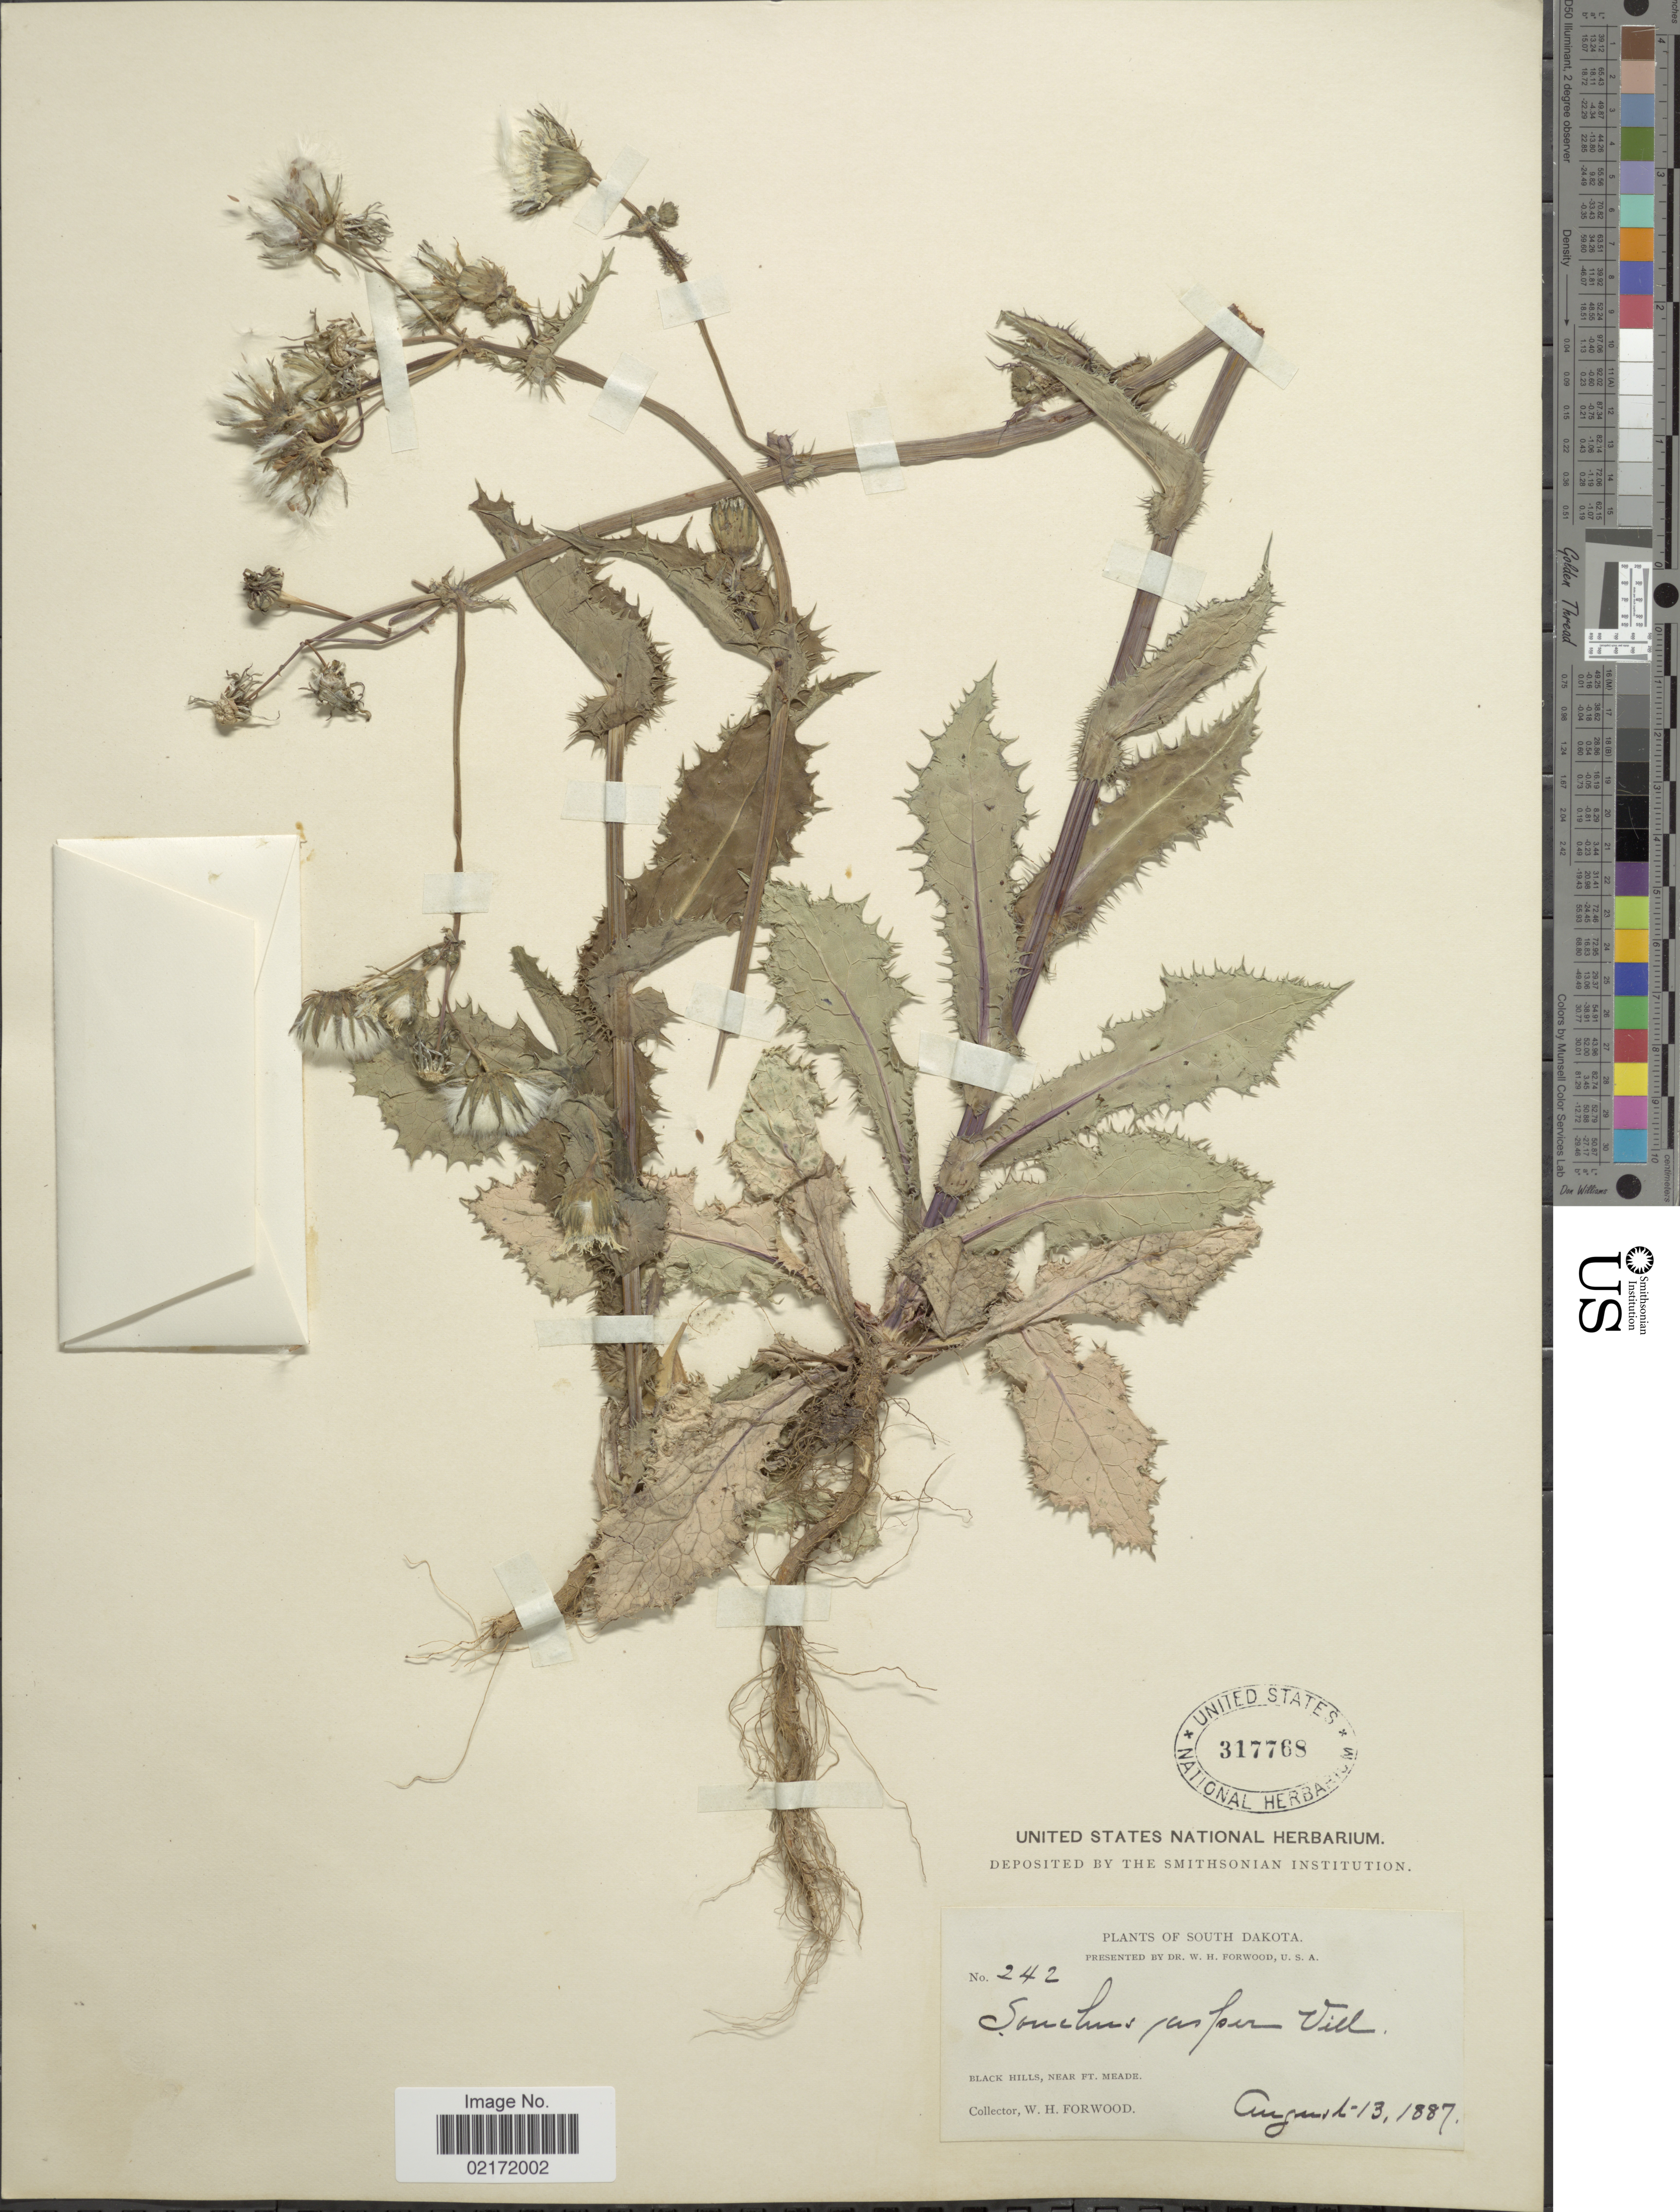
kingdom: Plantae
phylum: Tracheophyta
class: Magnoliopsida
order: Asterales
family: Asteraceae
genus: Sonchus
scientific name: Sonchus asper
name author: (L.) Hill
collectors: W. Forwood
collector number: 242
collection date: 1887-08-13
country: United States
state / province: South Dakota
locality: Black Hills, near Ft. Meade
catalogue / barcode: US 317768